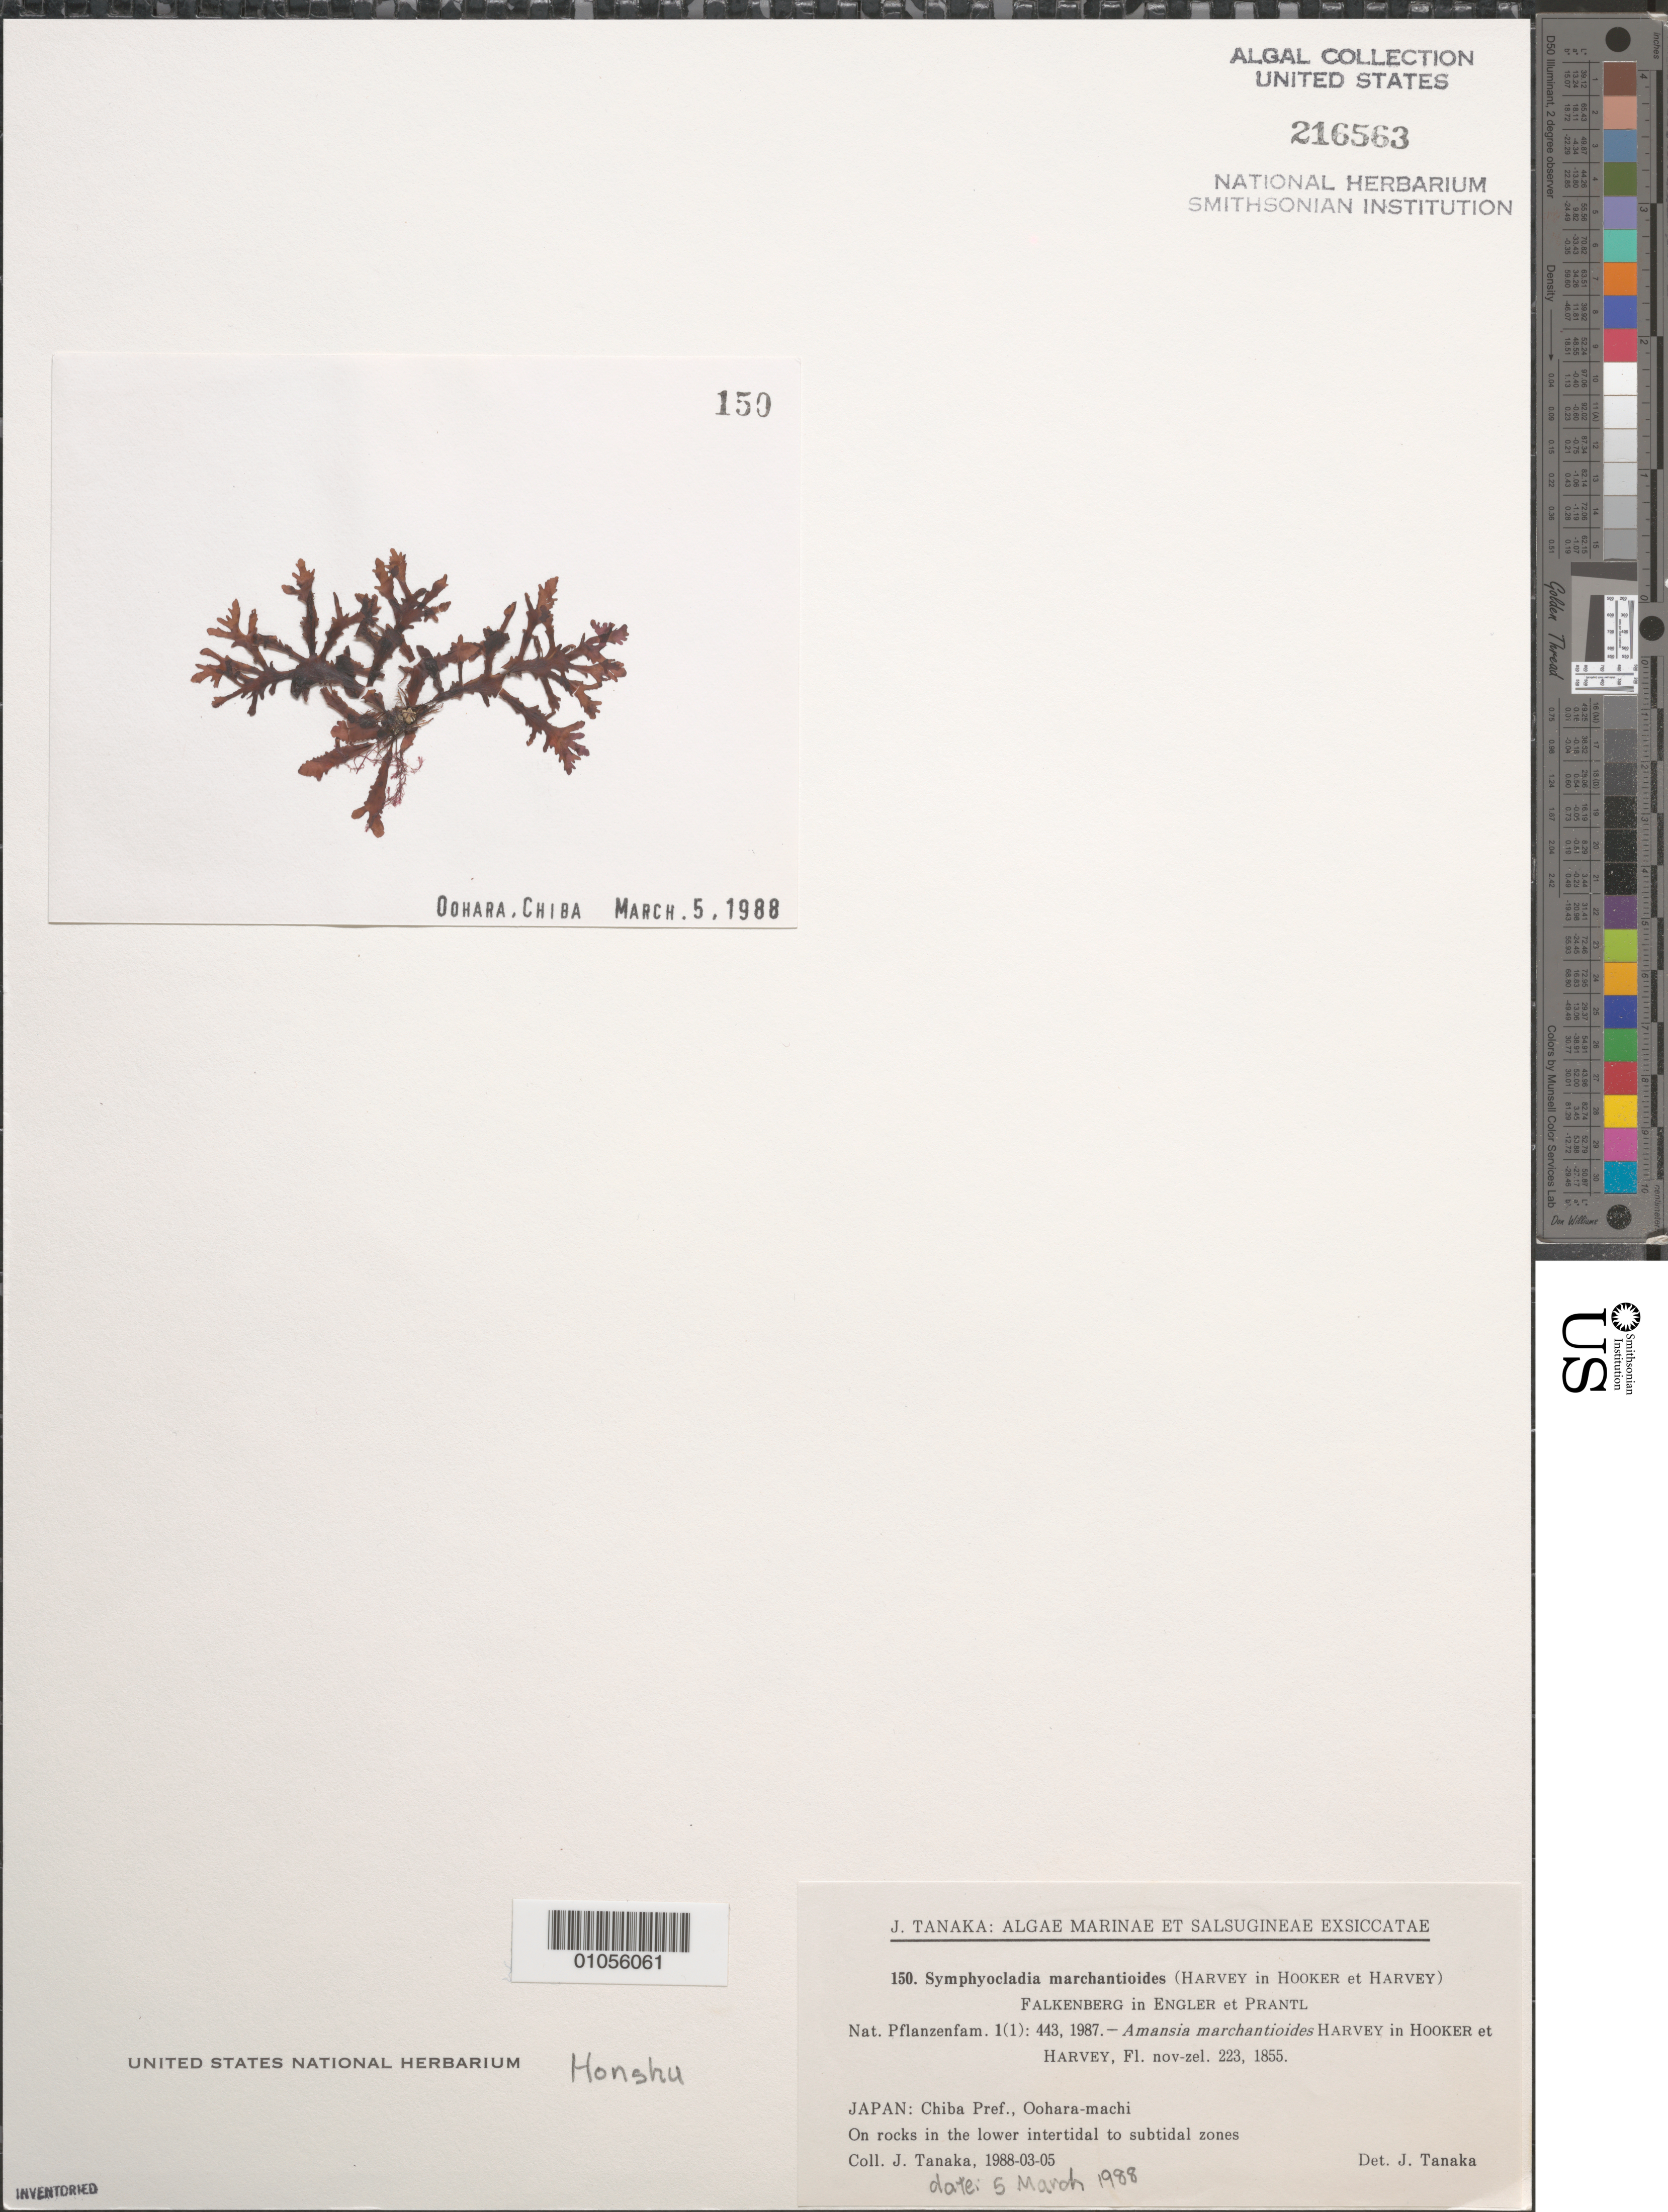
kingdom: Plantae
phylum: Rhodophyta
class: Florideophyceae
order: Ceramiales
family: Rhodomelaceae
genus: Symphyocladia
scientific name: Symphyocladia marchantioides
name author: (Harv. in Hook. f.) Falkenb. in F. Schmitz & Falkenb.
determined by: Tanaka, J.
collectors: J. Tanaka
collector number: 150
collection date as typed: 05 Mar 1988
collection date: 1988-03-05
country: Japan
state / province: Tiba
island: Honshu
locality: Oohara-machi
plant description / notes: Tanaka, J., Algae Marinae et Salsugineae Exsiccatae, Fasc. VI (nos. 126-150), 1993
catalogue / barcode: US 216563